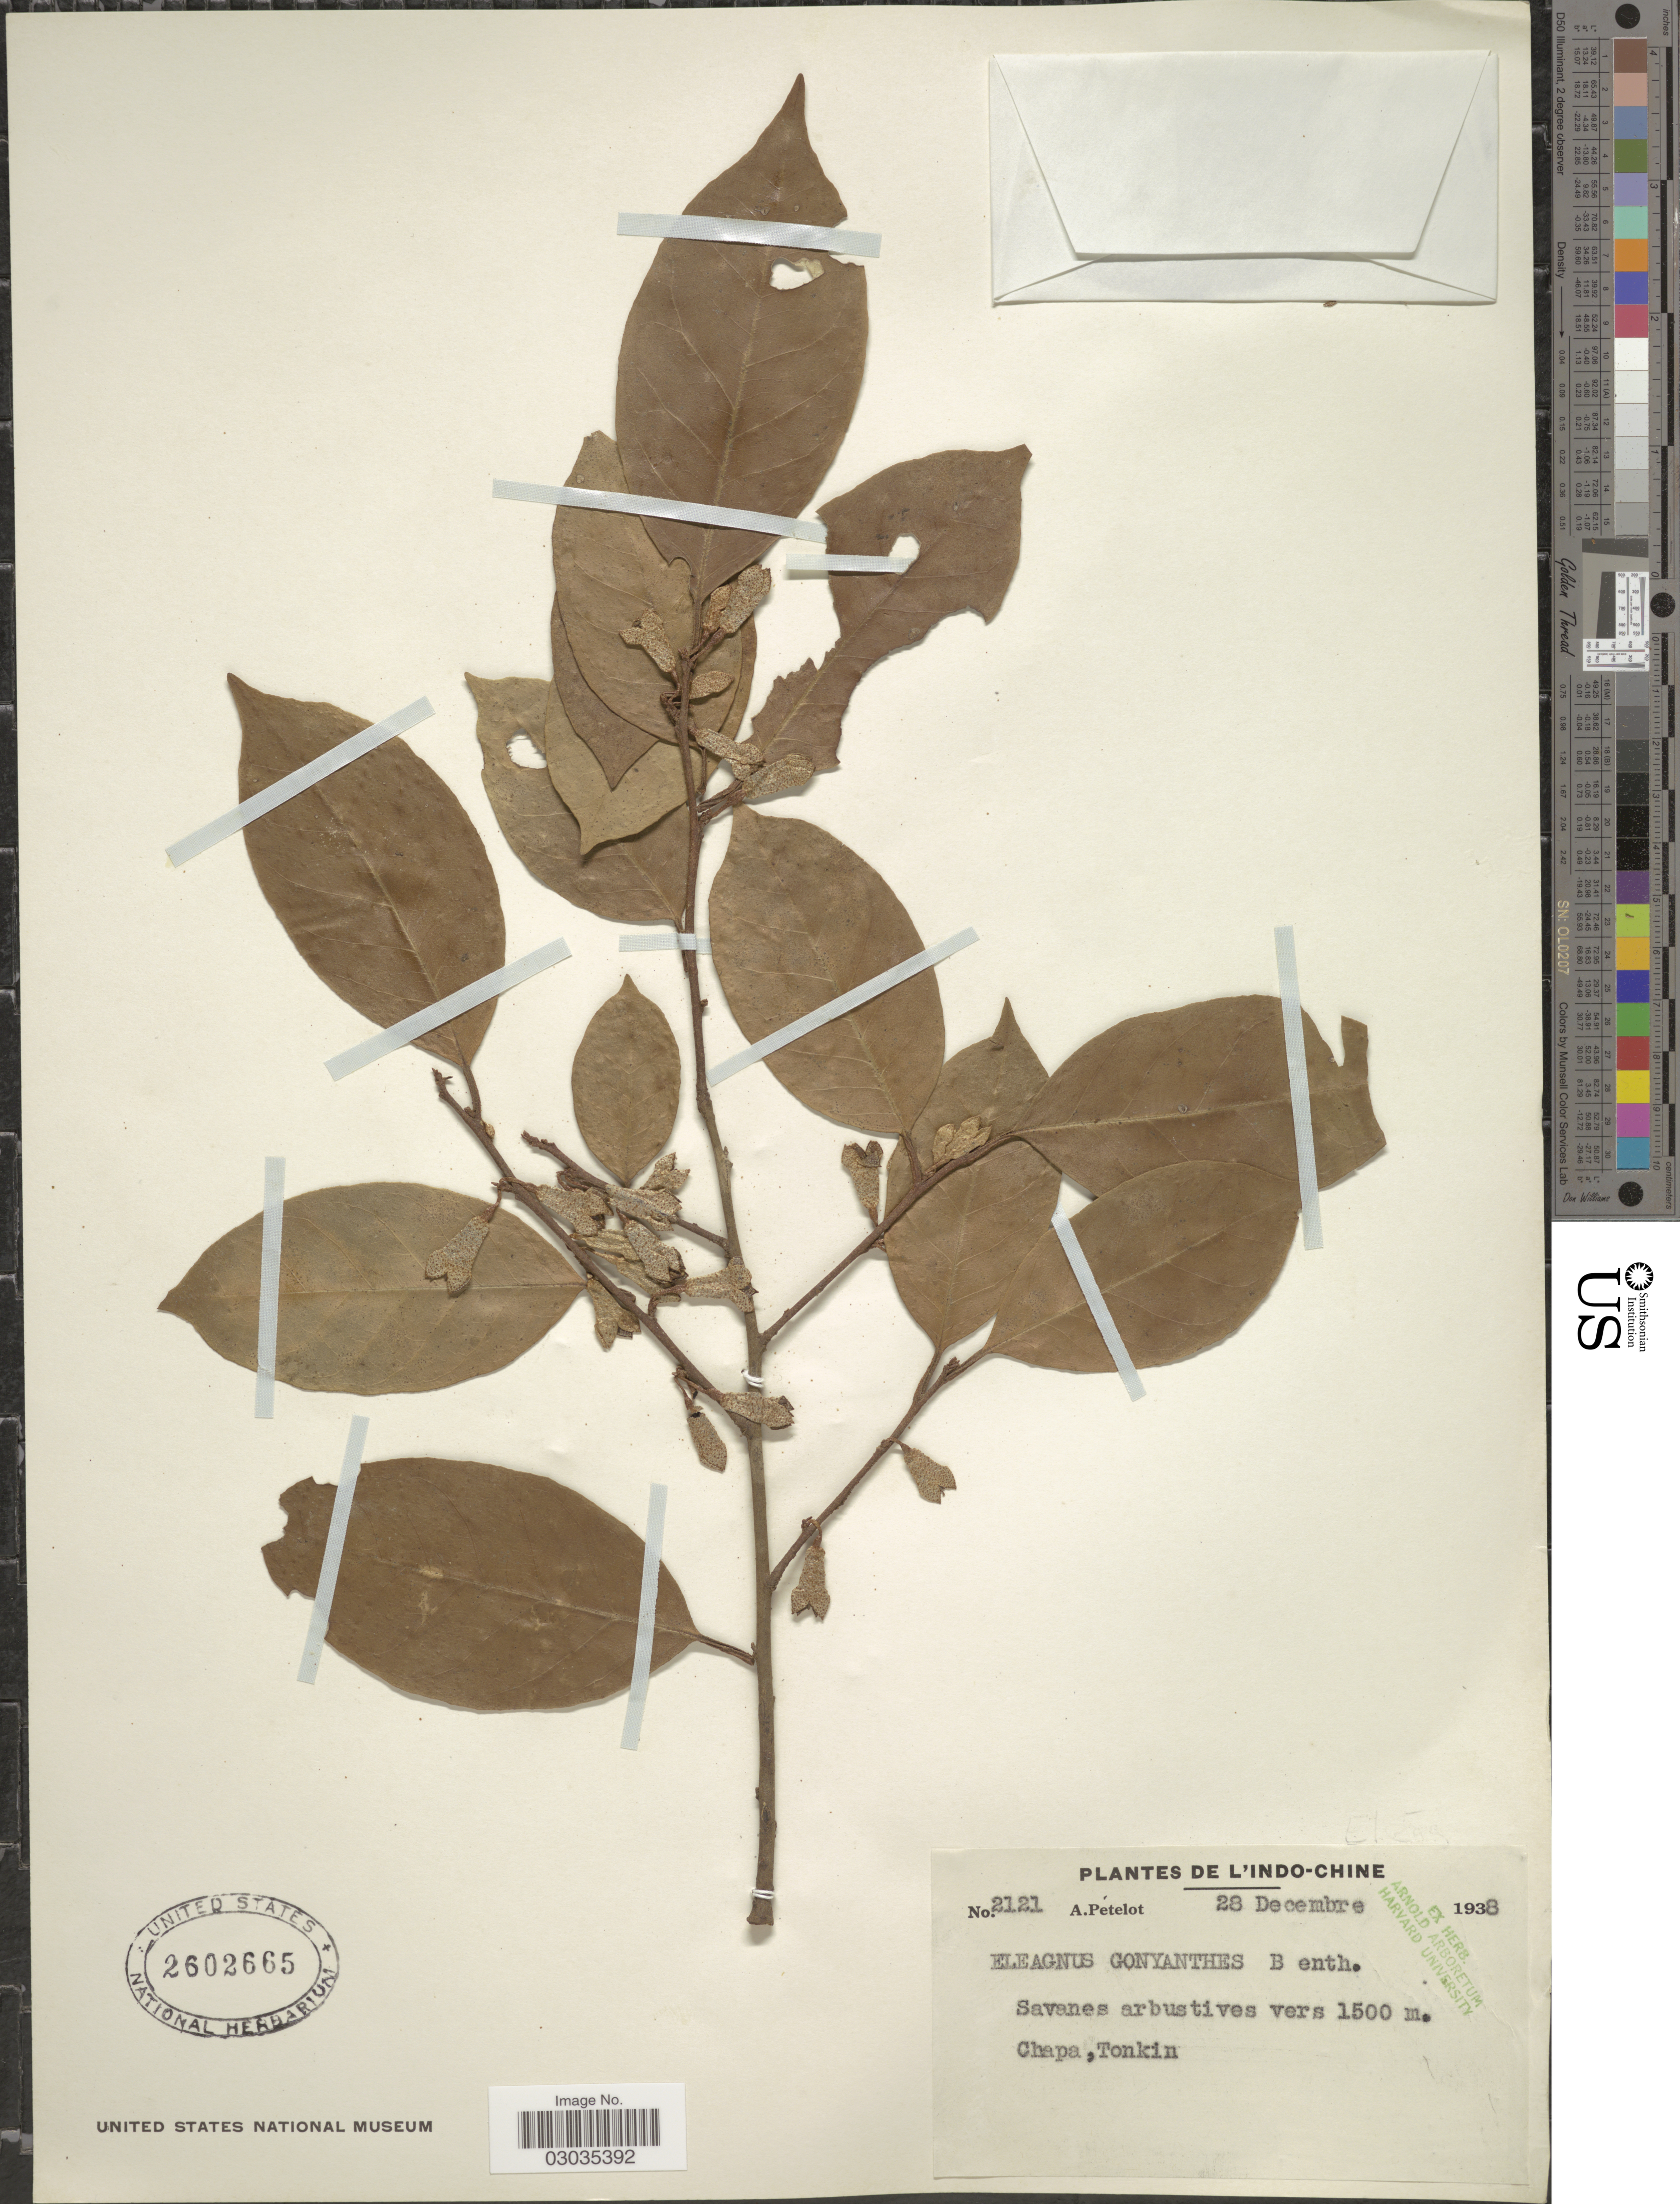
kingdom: Plantae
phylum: Tracheophyta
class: Magnoliopsida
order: Rosales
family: Elaeagnaceae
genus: Elaeagnus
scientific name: Elaeagnus gonyanthes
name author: Benth.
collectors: A. Petelot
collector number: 2121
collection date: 1938-12-28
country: Vietnam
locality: L'Indo-Chine. Chapa, Tonkin.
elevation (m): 1500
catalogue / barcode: US 2602665